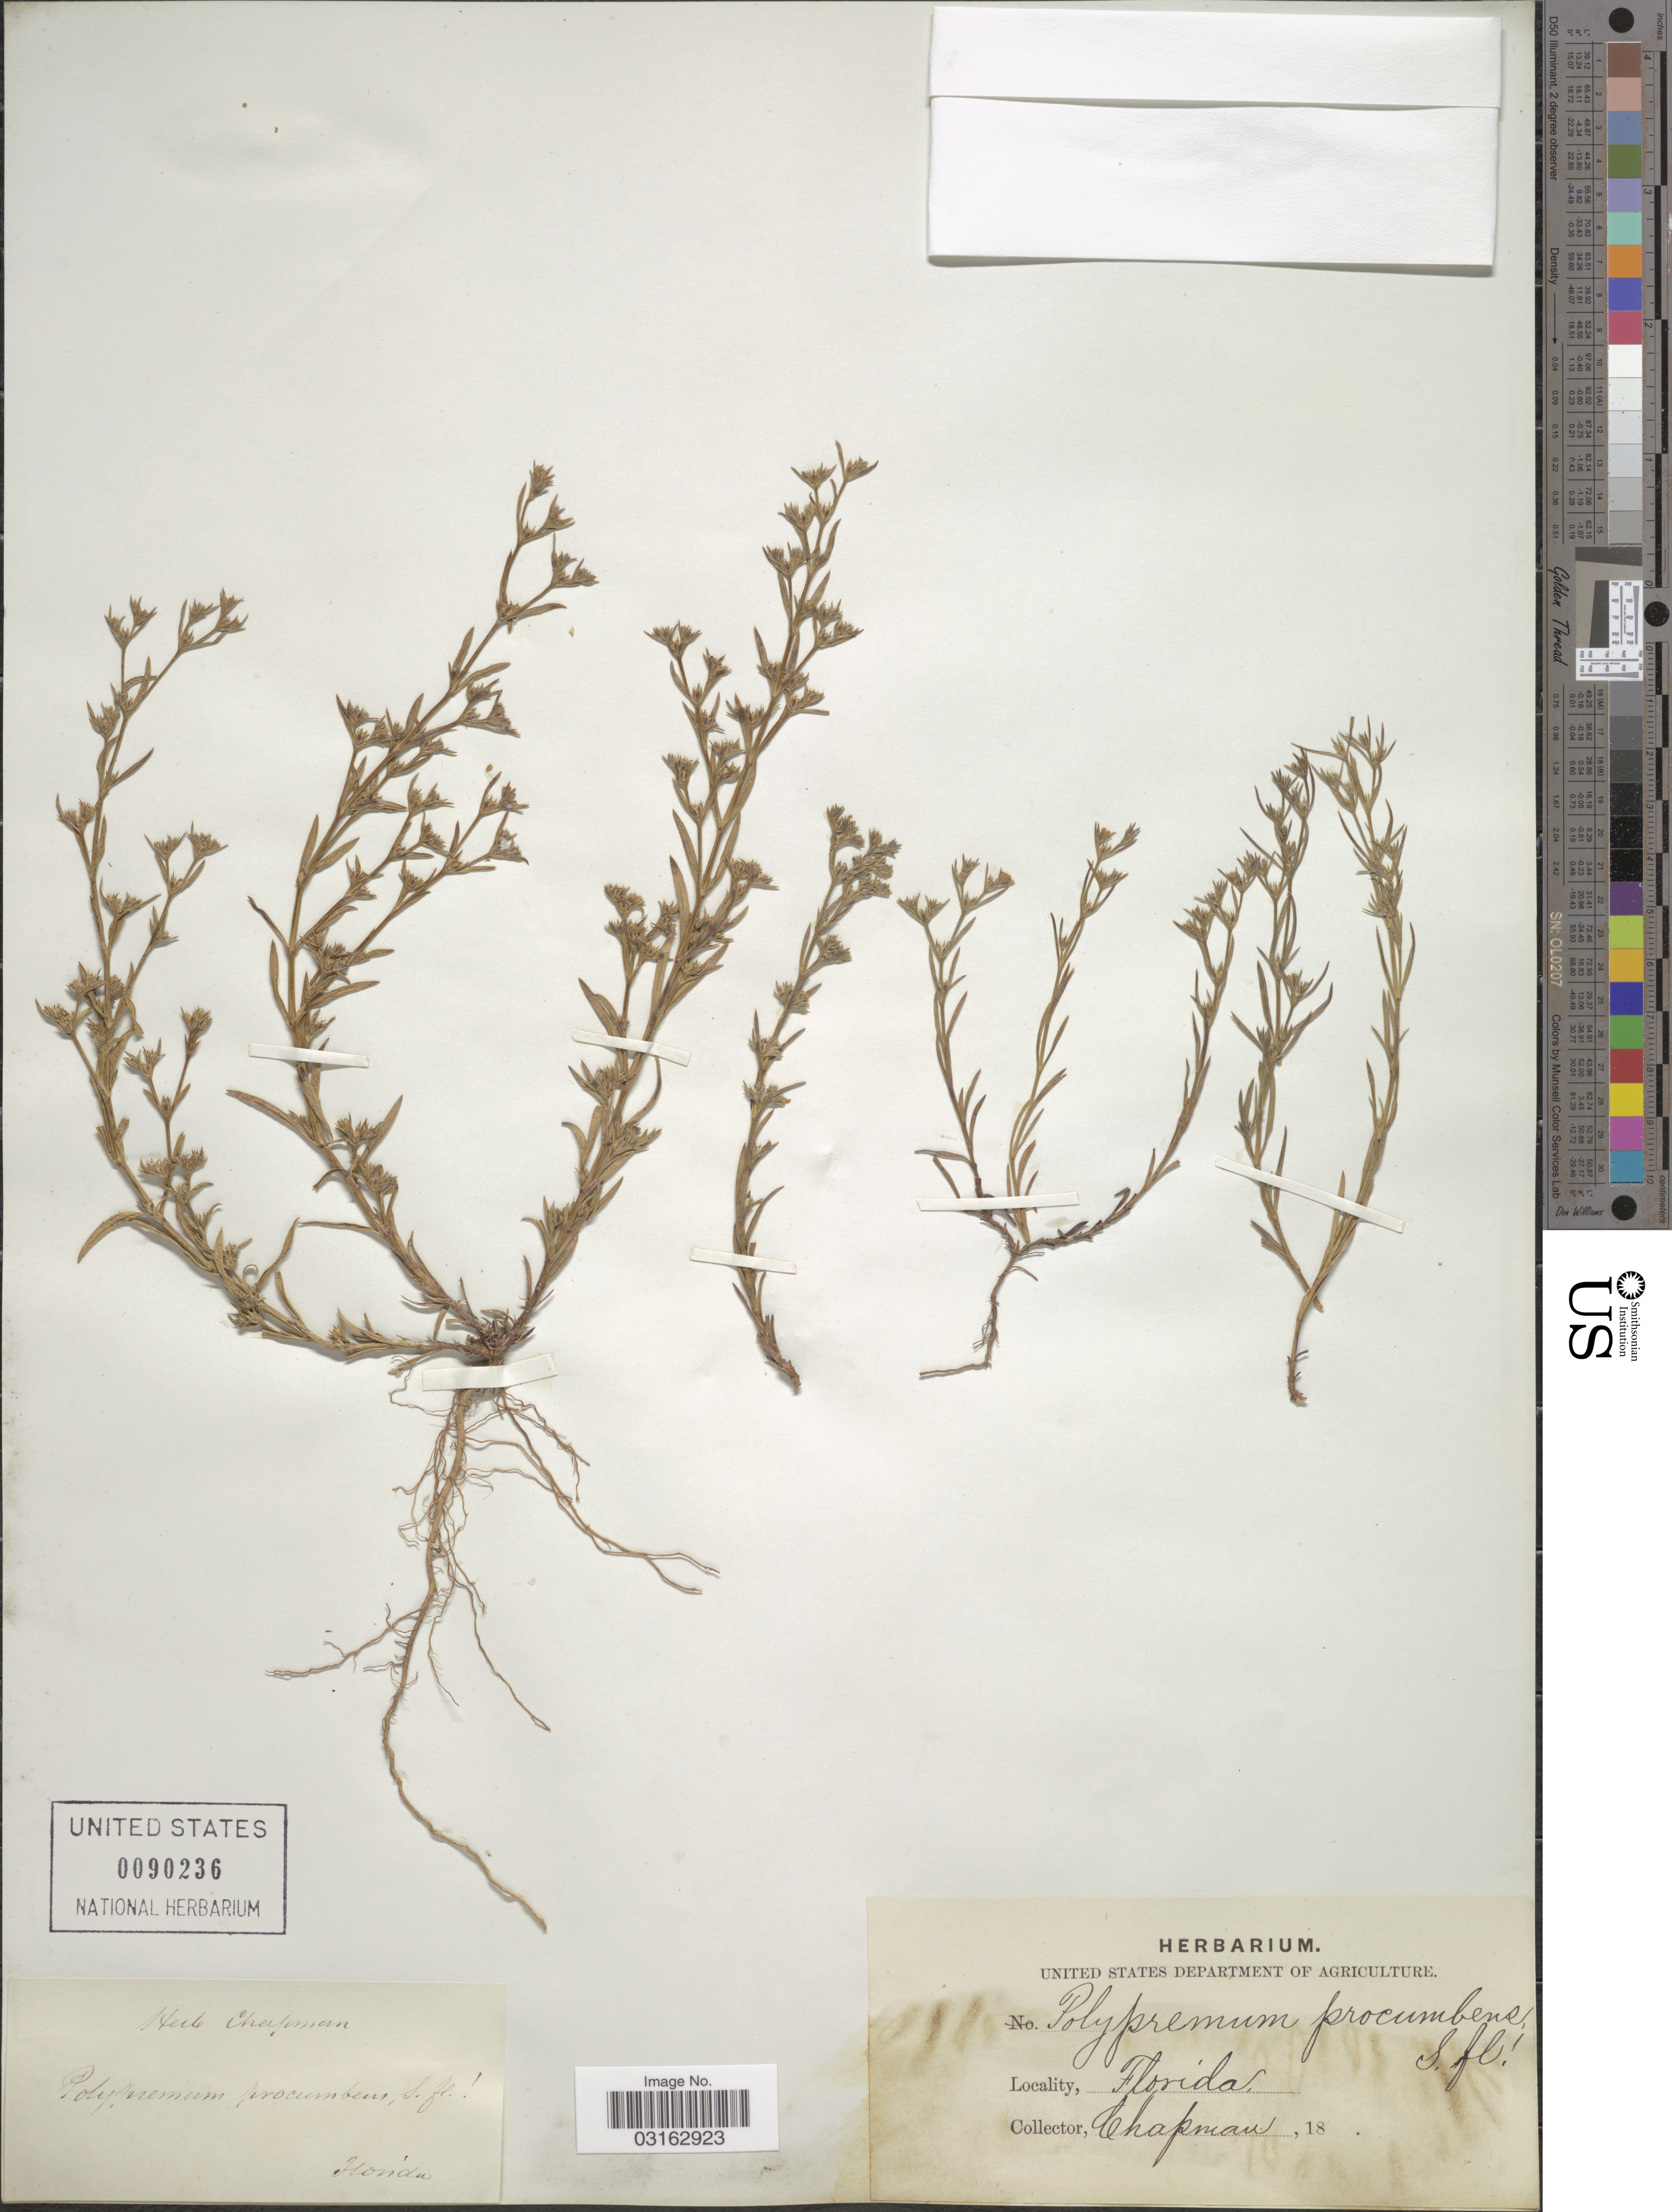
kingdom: Plantae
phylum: Tracheophyta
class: Magnoliopsida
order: Lamiales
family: Tetrachondraceae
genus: Polypremum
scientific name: Polypremum procumbens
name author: L.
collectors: A. Chapman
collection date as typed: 18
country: United States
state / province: Florida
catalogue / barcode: US 90236